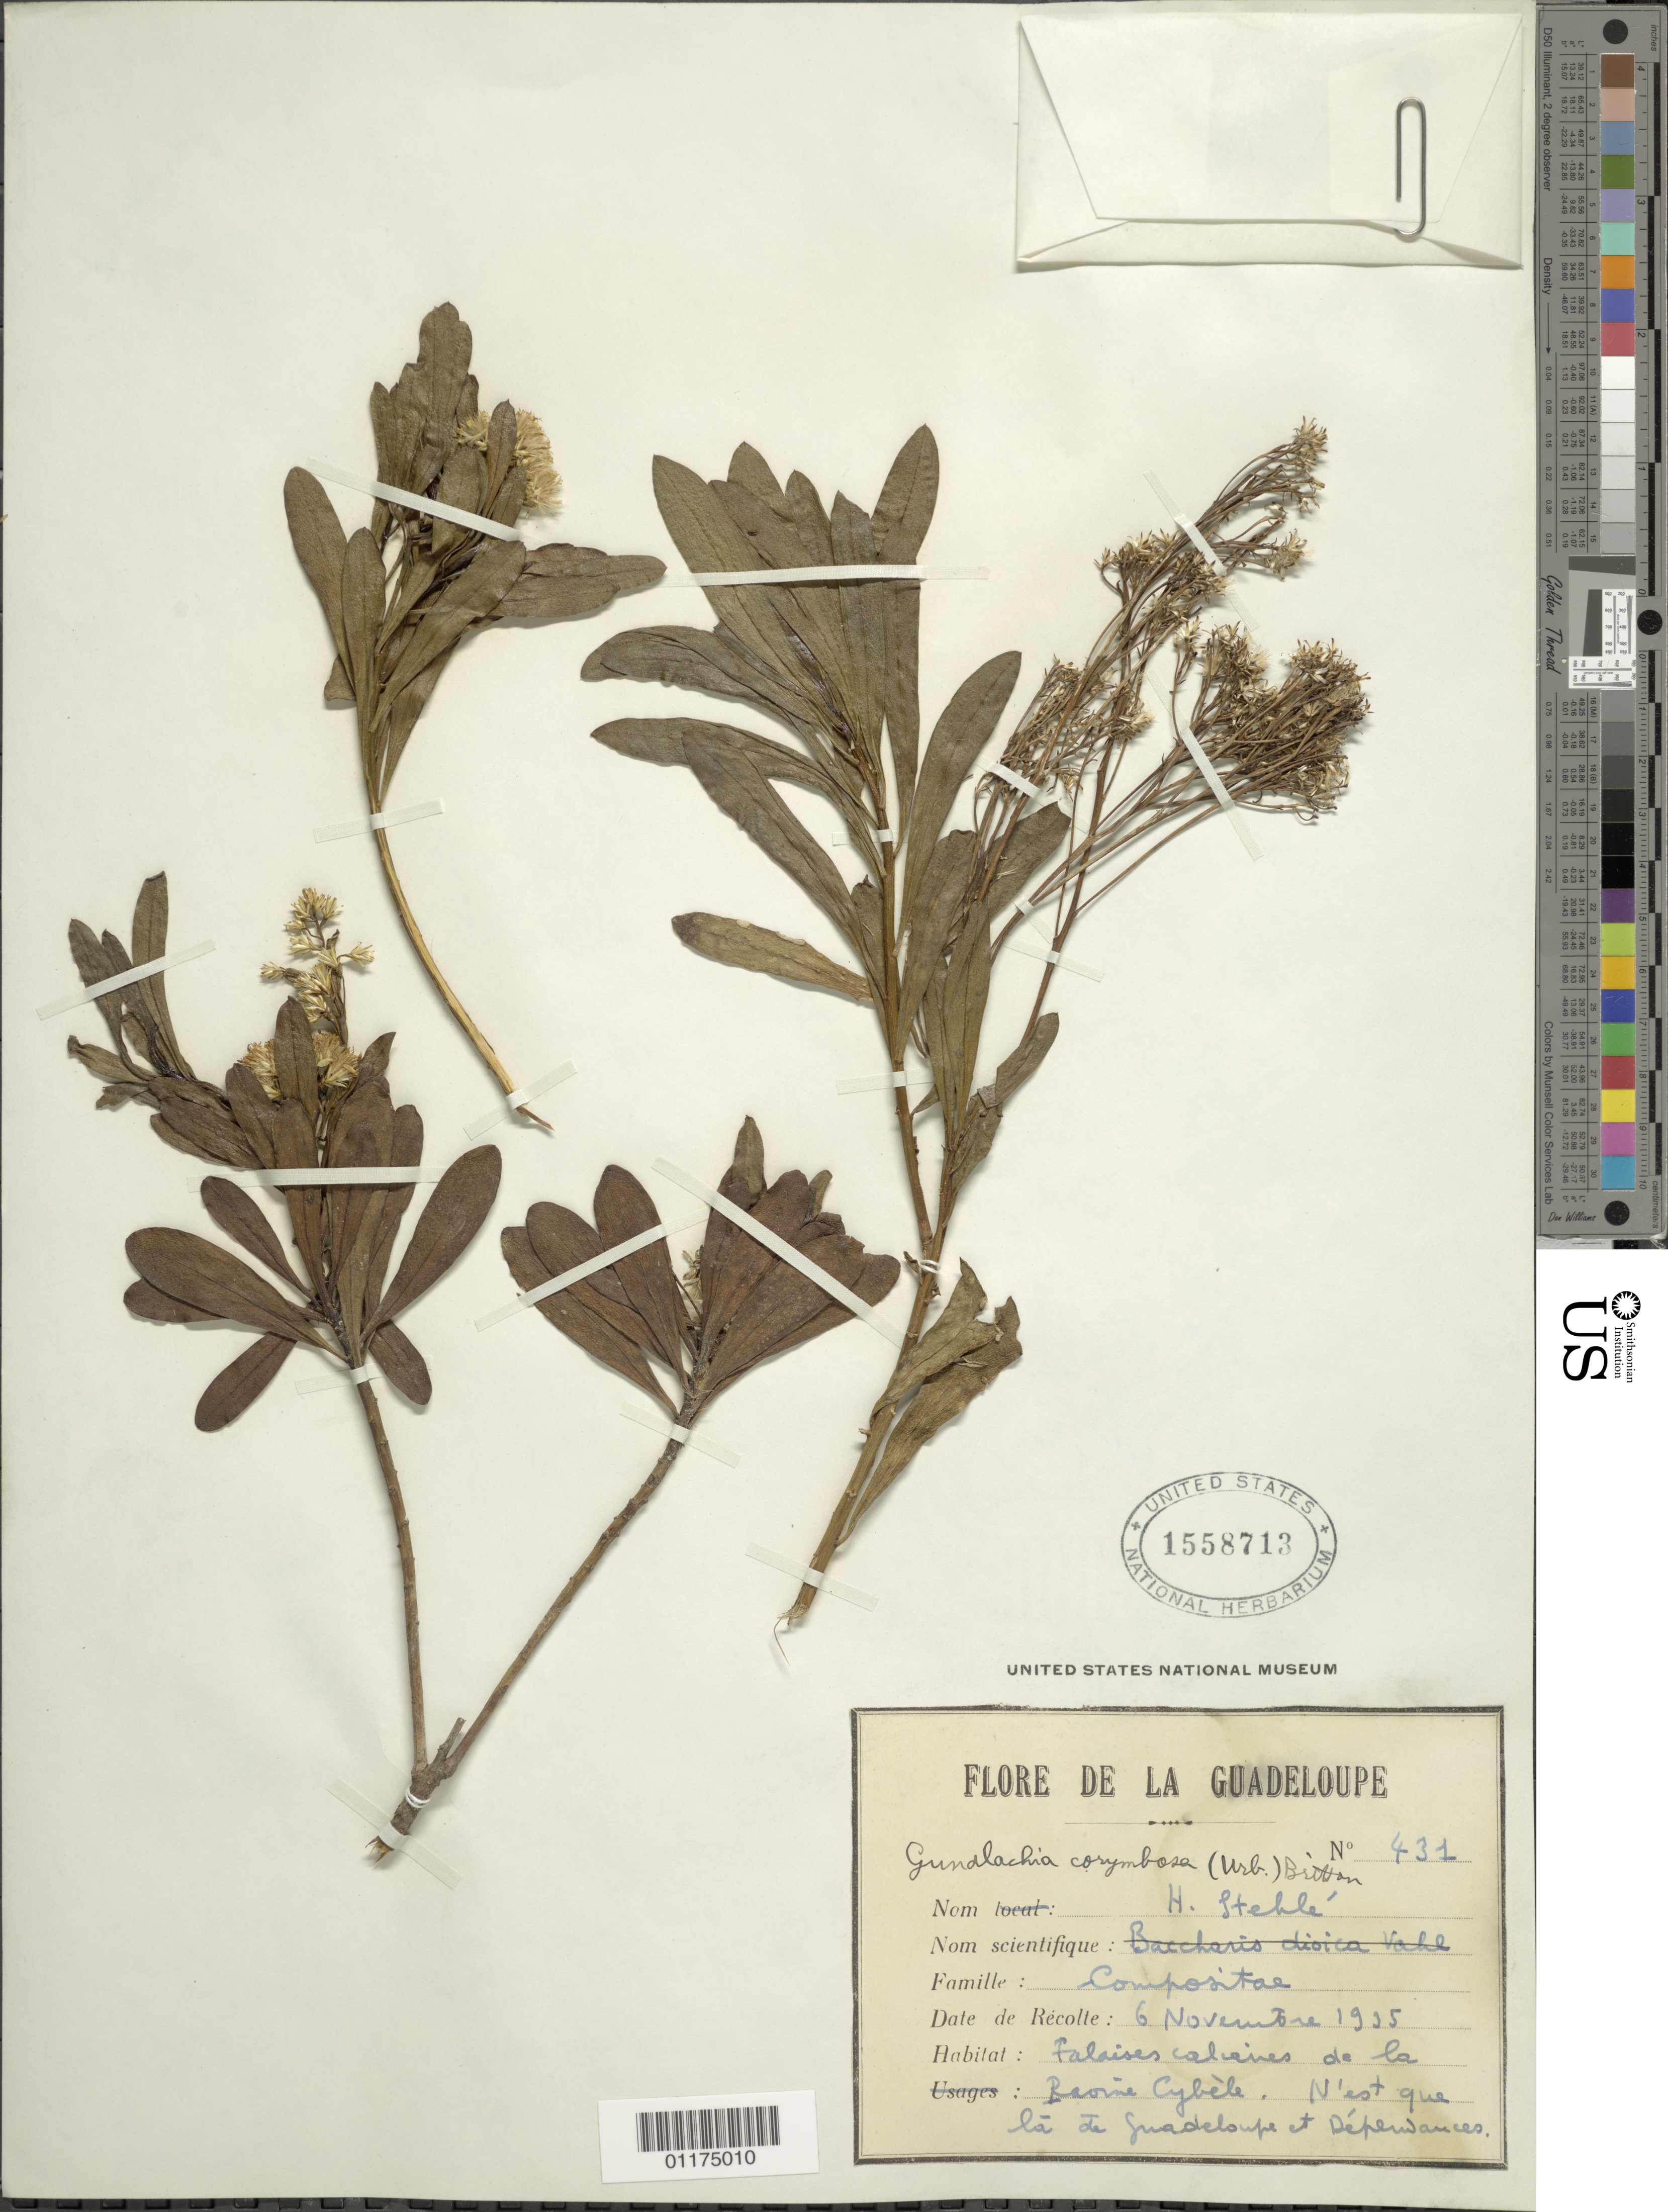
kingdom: Plantae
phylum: Tracheophyta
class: Magnoliopsida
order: Asterales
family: Asteraceae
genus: Gundlachia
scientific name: Gundlachia corymbosa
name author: (Urb.) Britton ex Bold.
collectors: H. Stehlé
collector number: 431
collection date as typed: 06 Nov 1935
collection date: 1935-11-06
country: Guadeloupe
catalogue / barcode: US 1558713